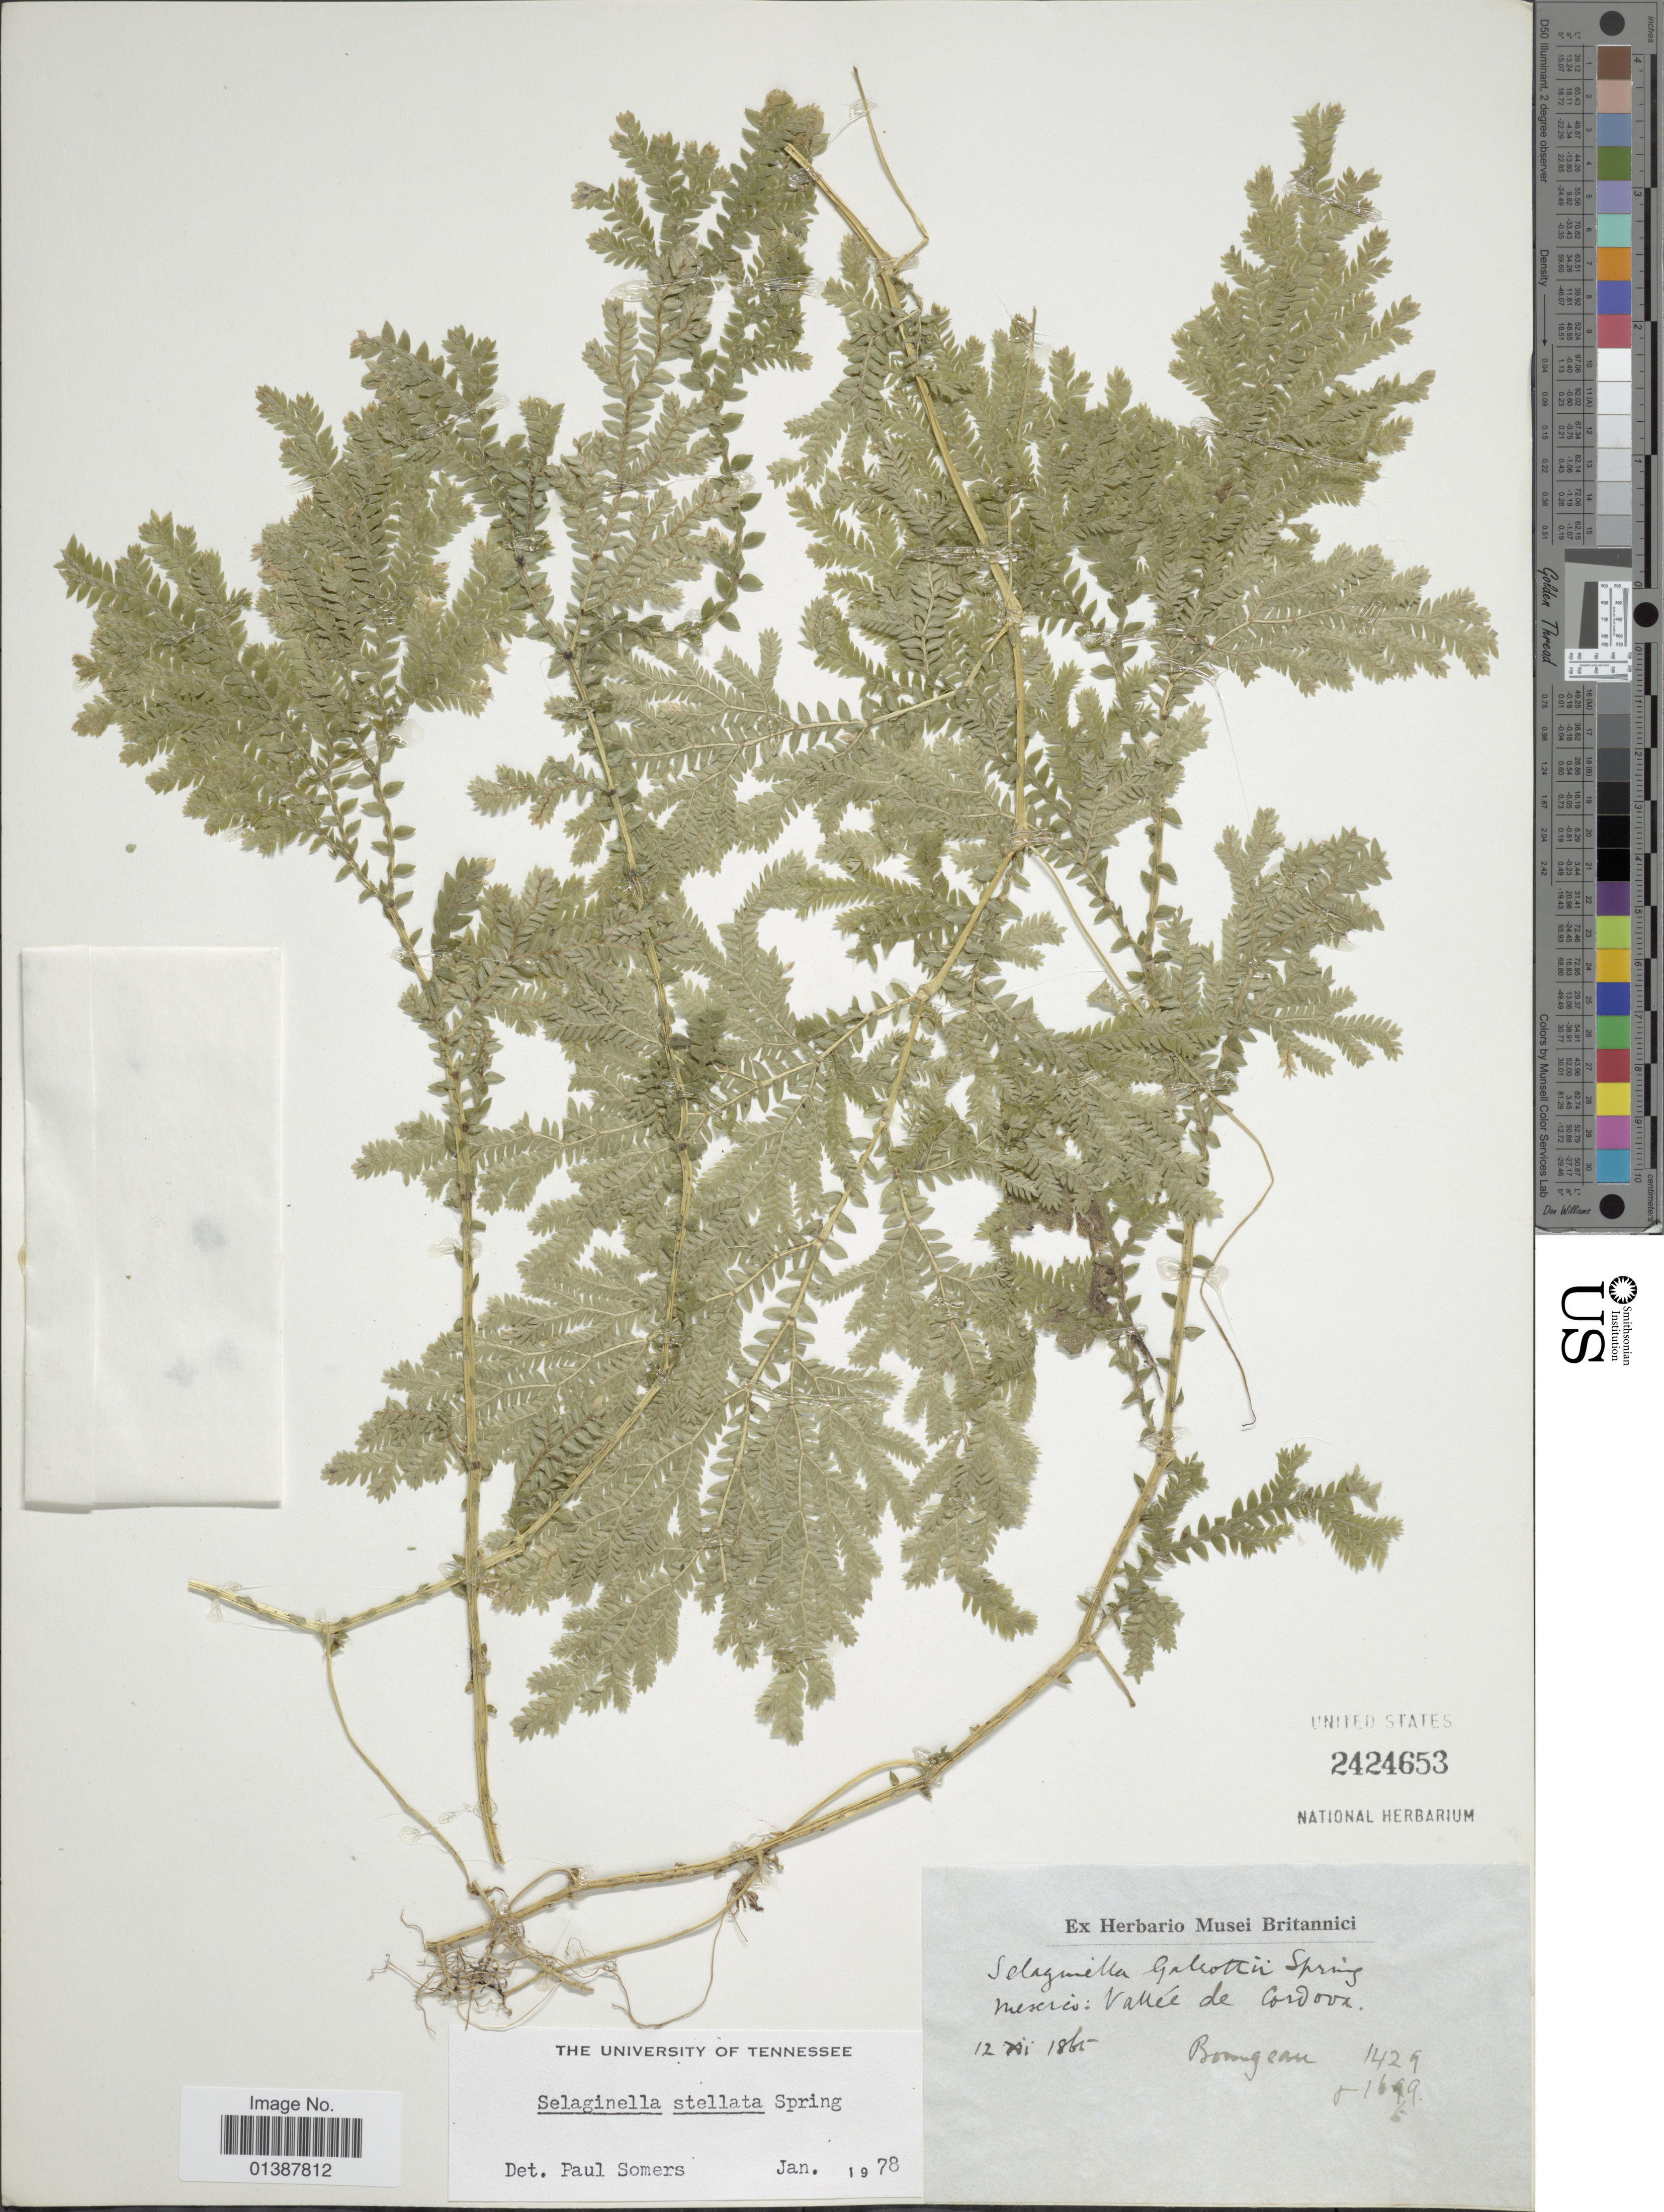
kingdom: Plantae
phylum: Tracheophyta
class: Lycopodiopsida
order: Selaginellales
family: Selaginellaceae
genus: Selaginella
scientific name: Selaginella galeottii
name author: Spring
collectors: Bourgeau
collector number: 1429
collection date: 1865-11-12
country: Mexico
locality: Vallée de Cordova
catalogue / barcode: US 2424653